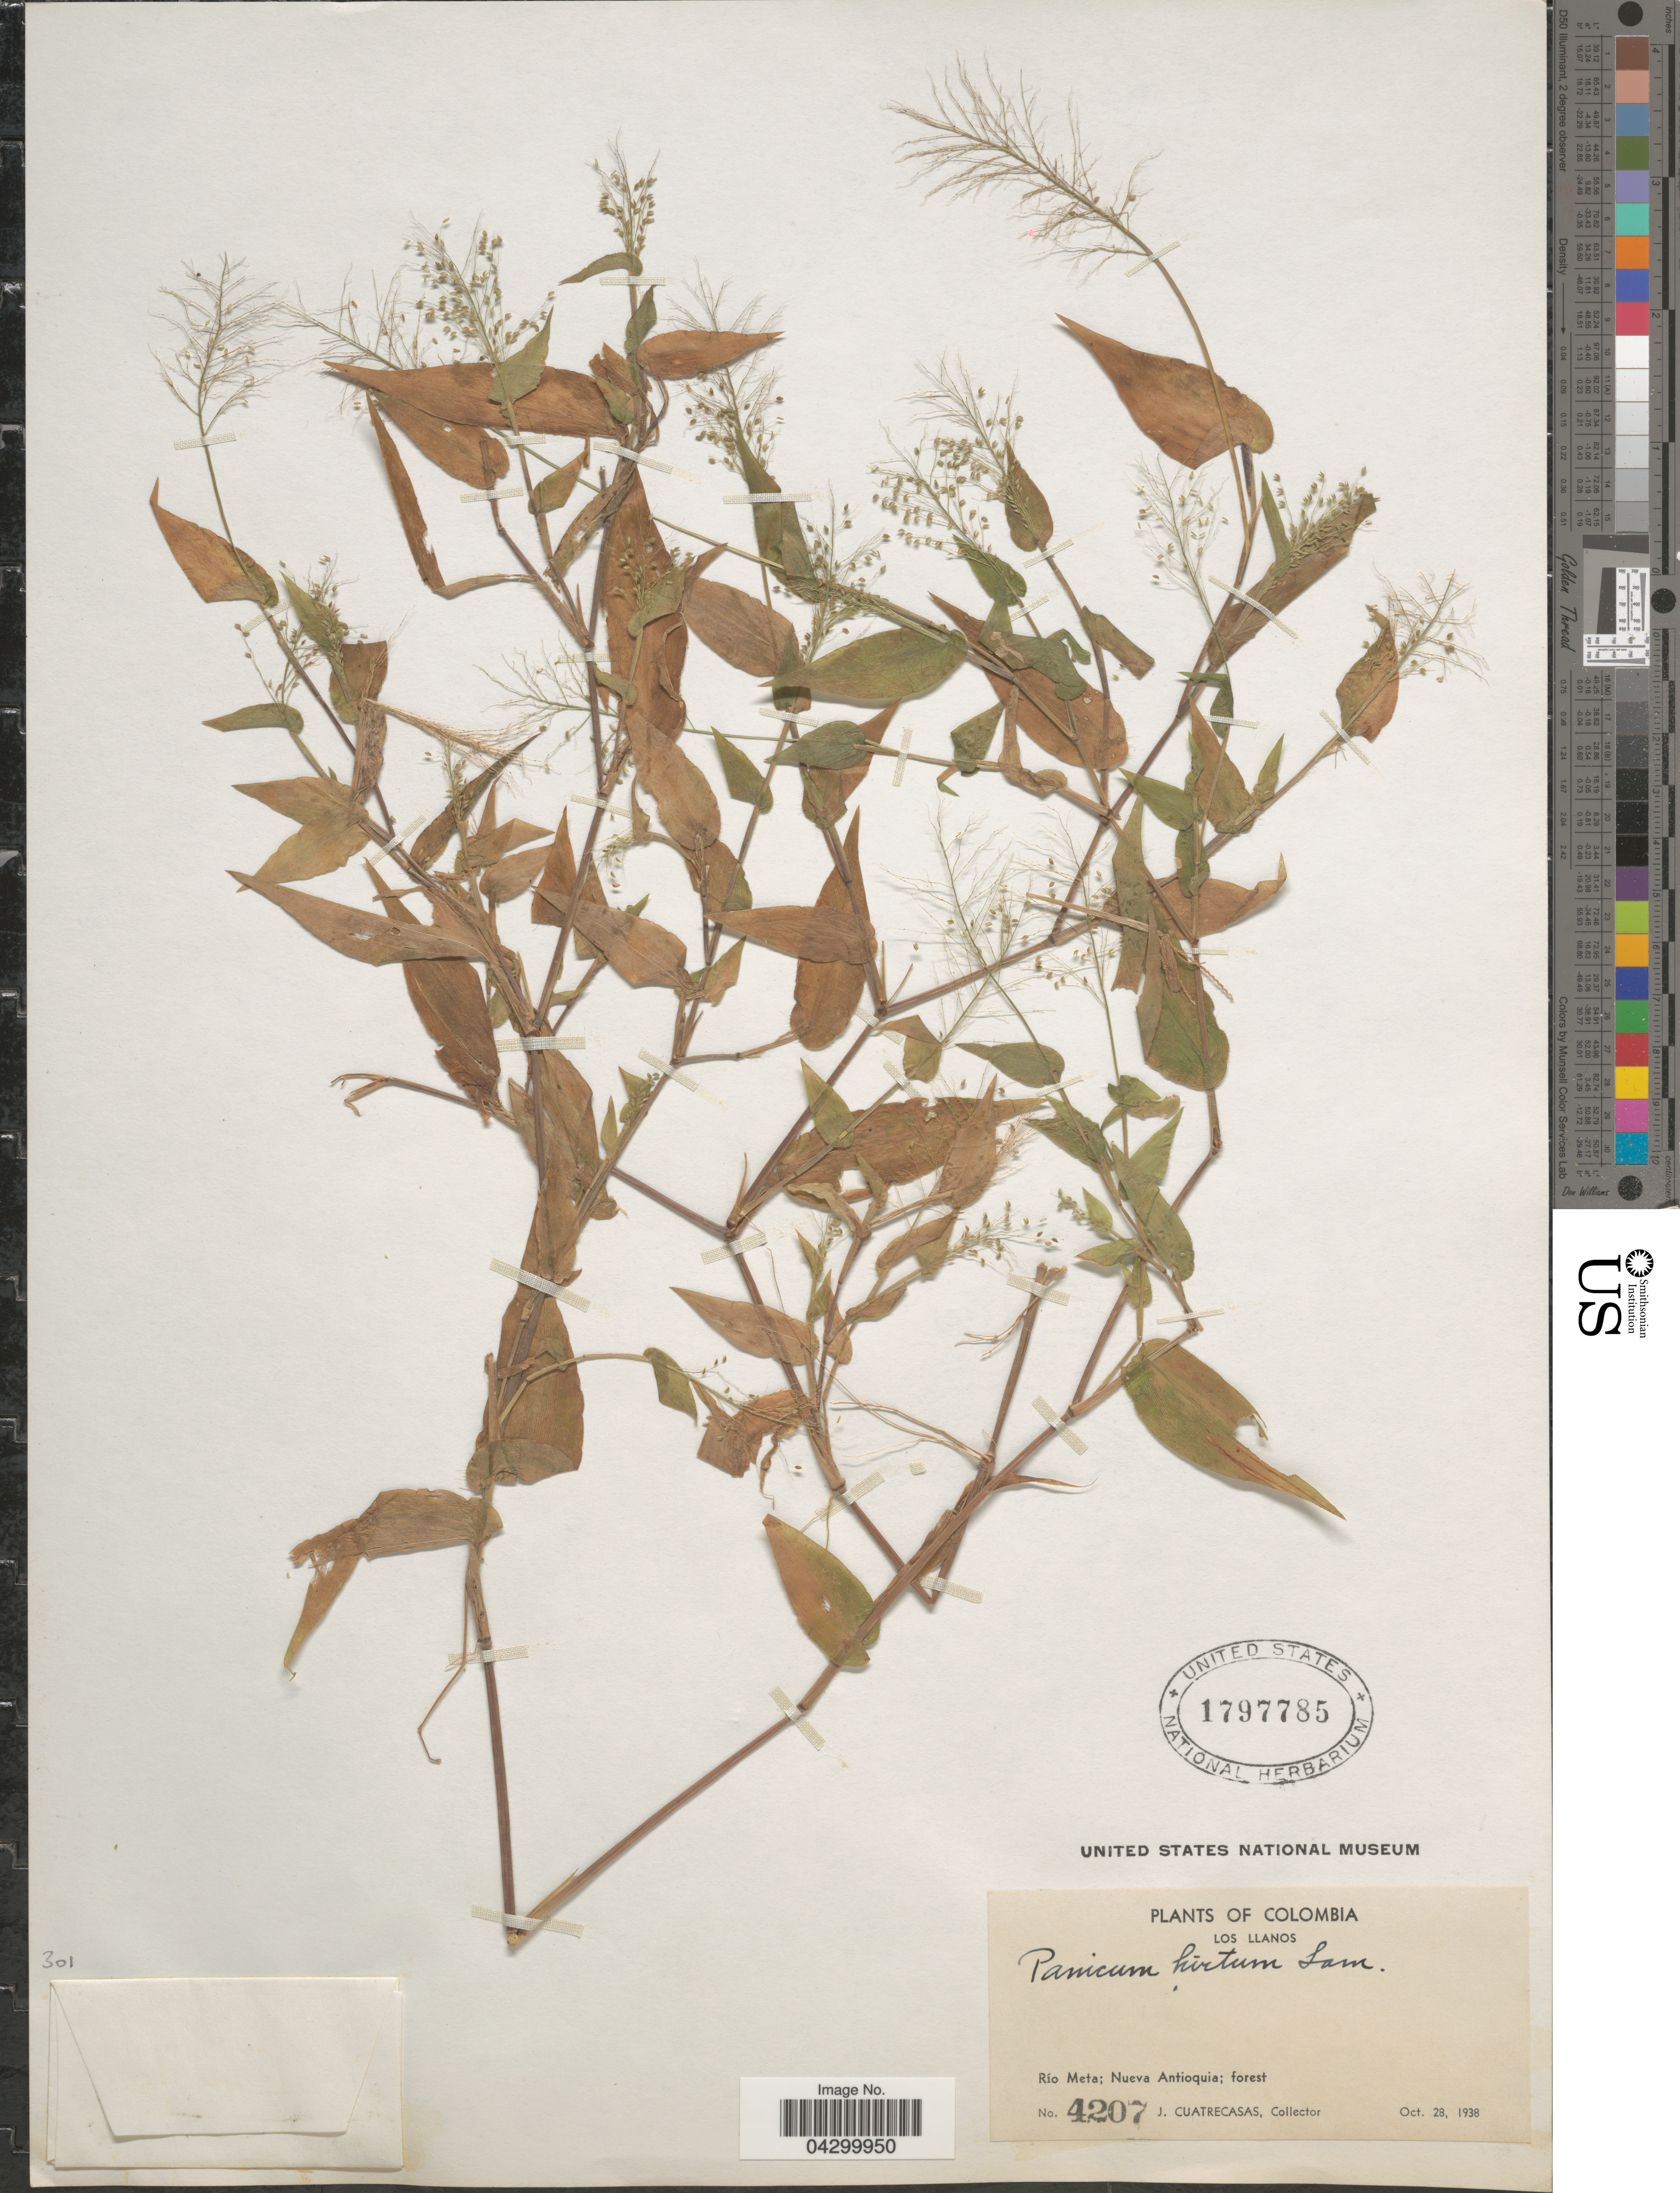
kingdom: Plantae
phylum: Tracheophyta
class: Liliopsida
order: Poales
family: Poaceae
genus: Panicum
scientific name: Panicum hirtum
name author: Lam.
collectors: J. Cuatrecasas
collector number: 4207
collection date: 1938-10-28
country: Colombia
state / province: Antioquia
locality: Los Llanos. Río Meta; Nueva Antioquia; forest.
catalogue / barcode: US 1797785